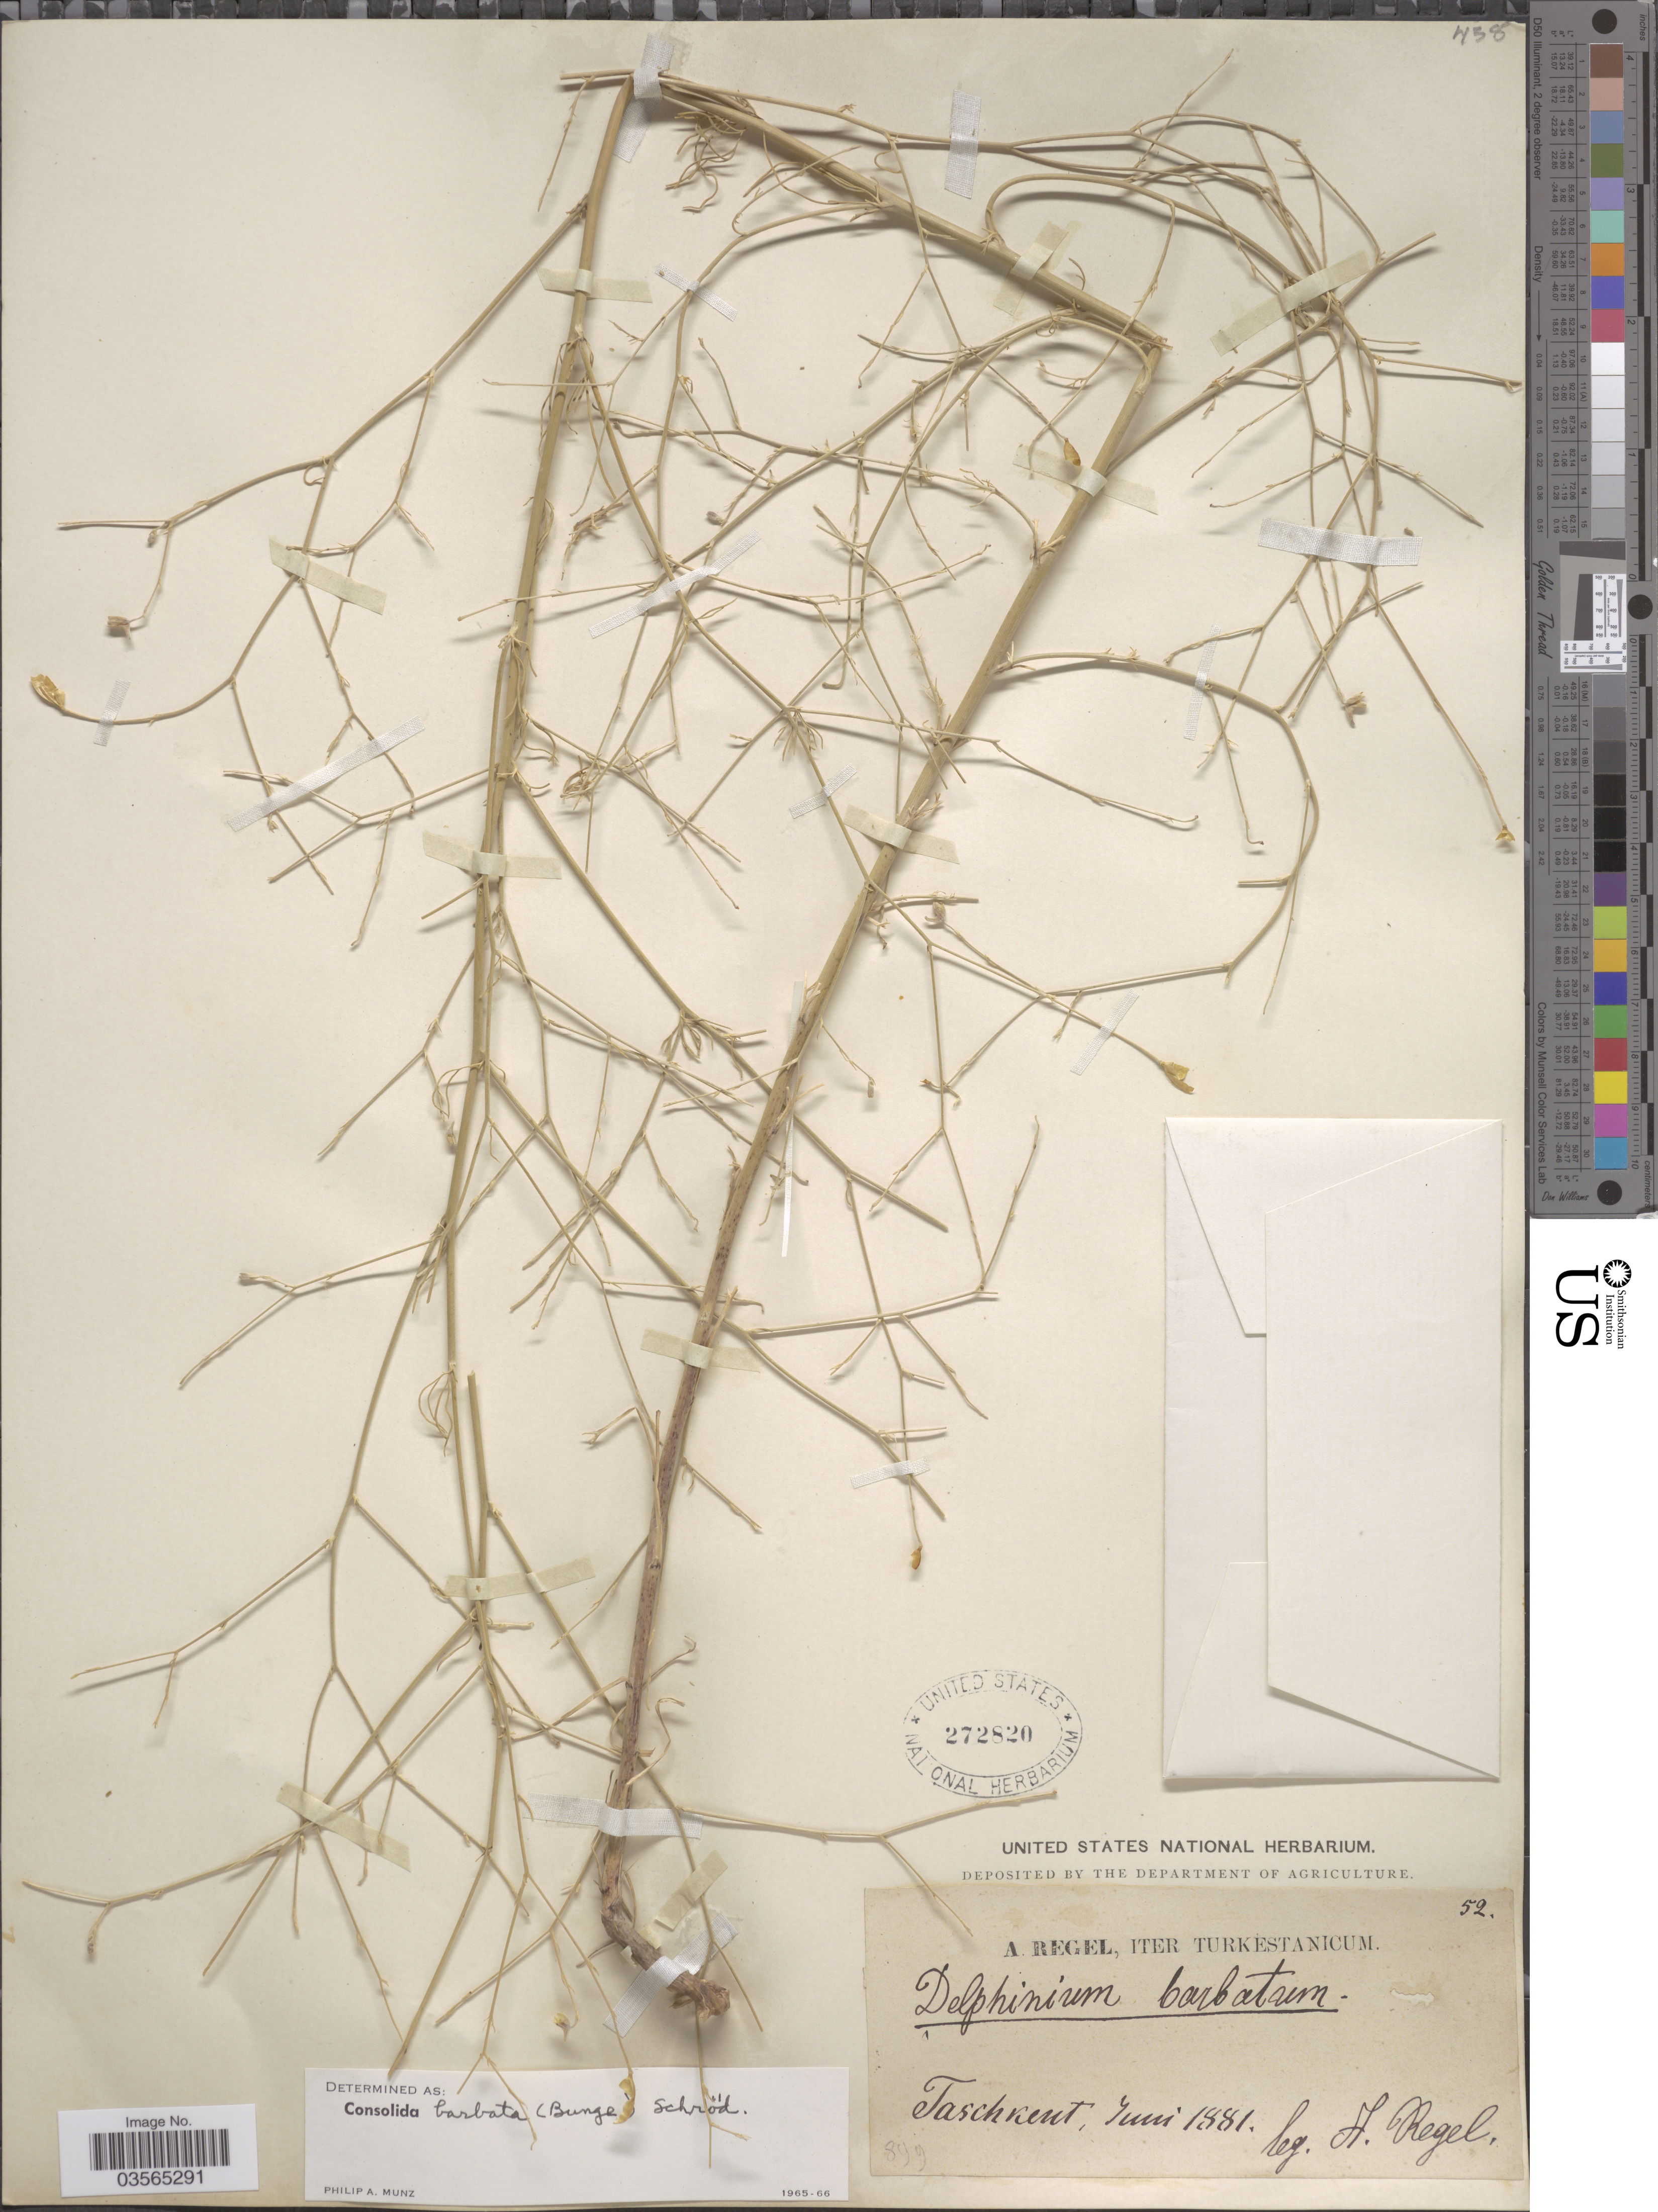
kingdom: Plantae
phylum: Tracheophyta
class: Magnoliopsida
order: Ranunculales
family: Ranunculaceae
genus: Delphinium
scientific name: Delphinium barbatum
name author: Bunge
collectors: A. Regel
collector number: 52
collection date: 1881-06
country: Uzbekistan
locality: Iter Turkestanicum. Taschkent.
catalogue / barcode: US 272820